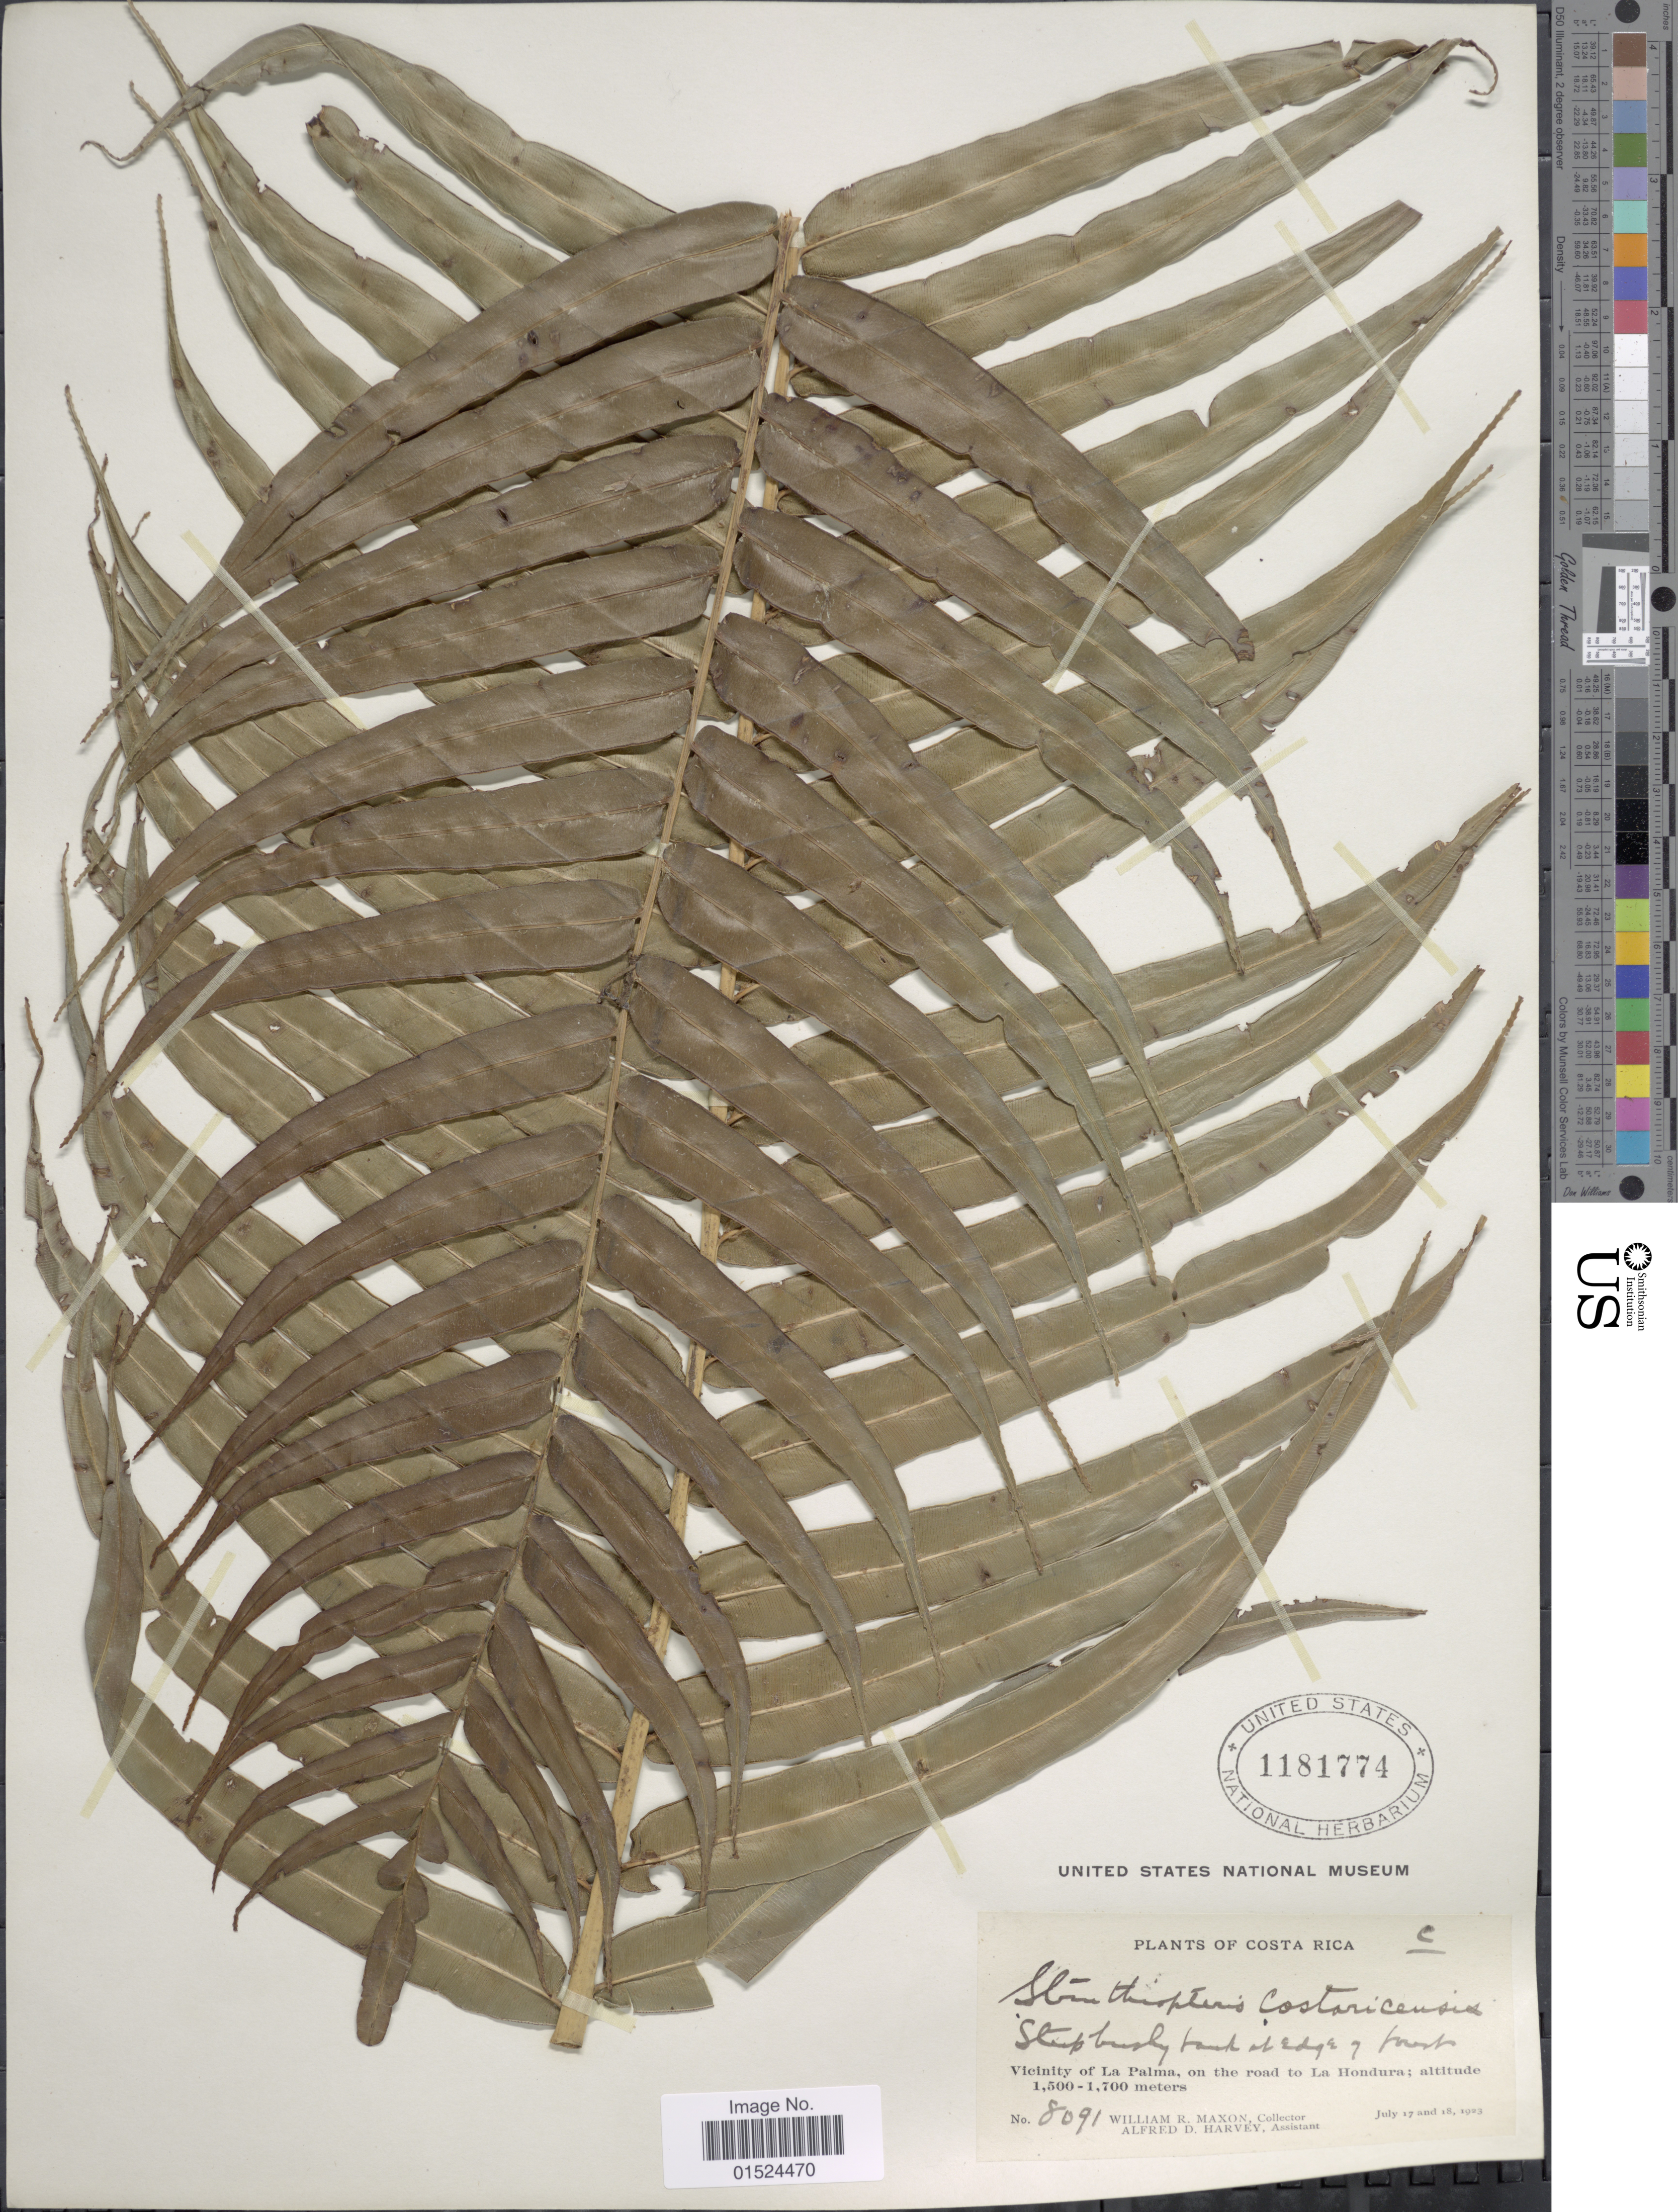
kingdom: Plantae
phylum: Tracheophyta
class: Polypodiopsida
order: Polypodiales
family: Blechnaceae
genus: Blechnum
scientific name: Blechnum schiedeanum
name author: (Schltdl. ex C. Presl) Hieron.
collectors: W. R. Maxon & A. D. Harvey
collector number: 8091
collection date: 1923-07-17/1923-07-18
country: Costa Rica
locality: Vicinity of La Palma, on the road to La Honduras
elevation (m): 1500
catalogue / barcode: US 1181774